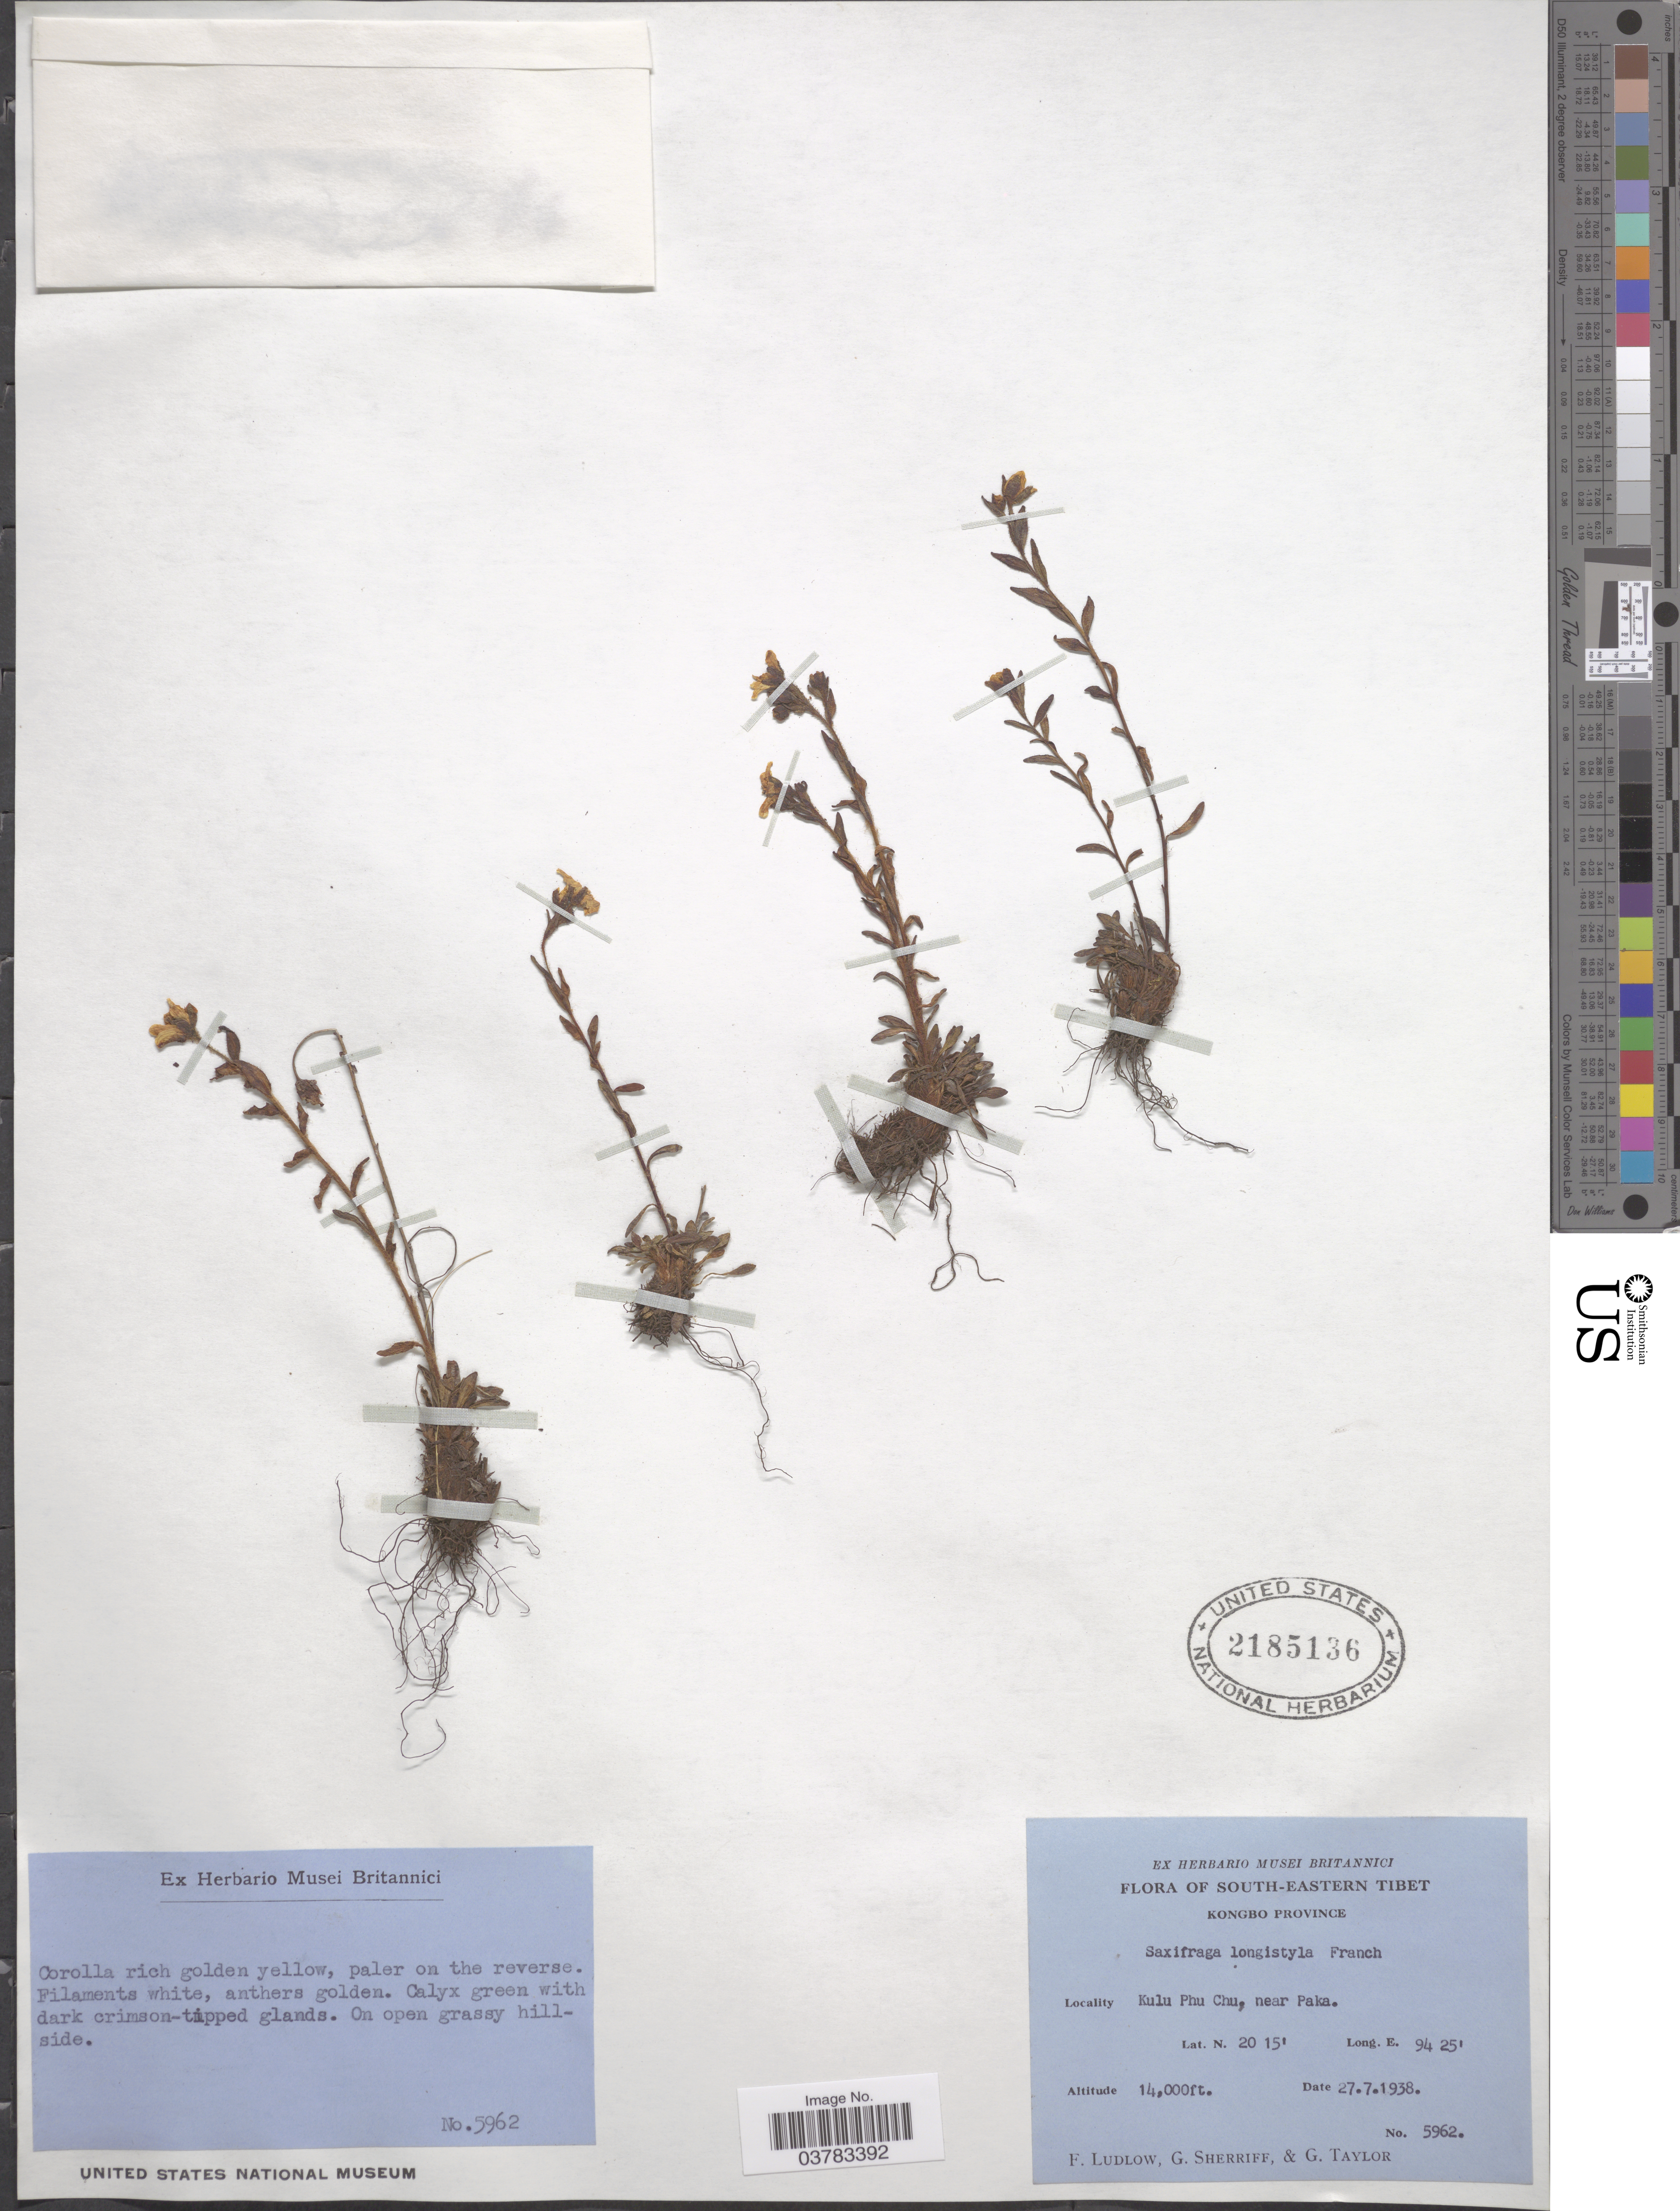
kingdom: Plantae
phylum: Tracheophyta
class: Magnoliopsida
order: Saxifragales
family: Saxifragaceae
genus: Saxifraga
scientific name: Saxifraga longistyla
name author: Franch.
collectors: F. Ludlow, G. Sherriff & G. Taylor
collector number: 5962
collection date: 1938-07-27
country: China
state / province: Xizang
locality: South-Eastern Tibet. Kongbo Province. Kulu Phu Chu, near Paka.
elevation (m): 4267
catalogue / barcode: US 2185136